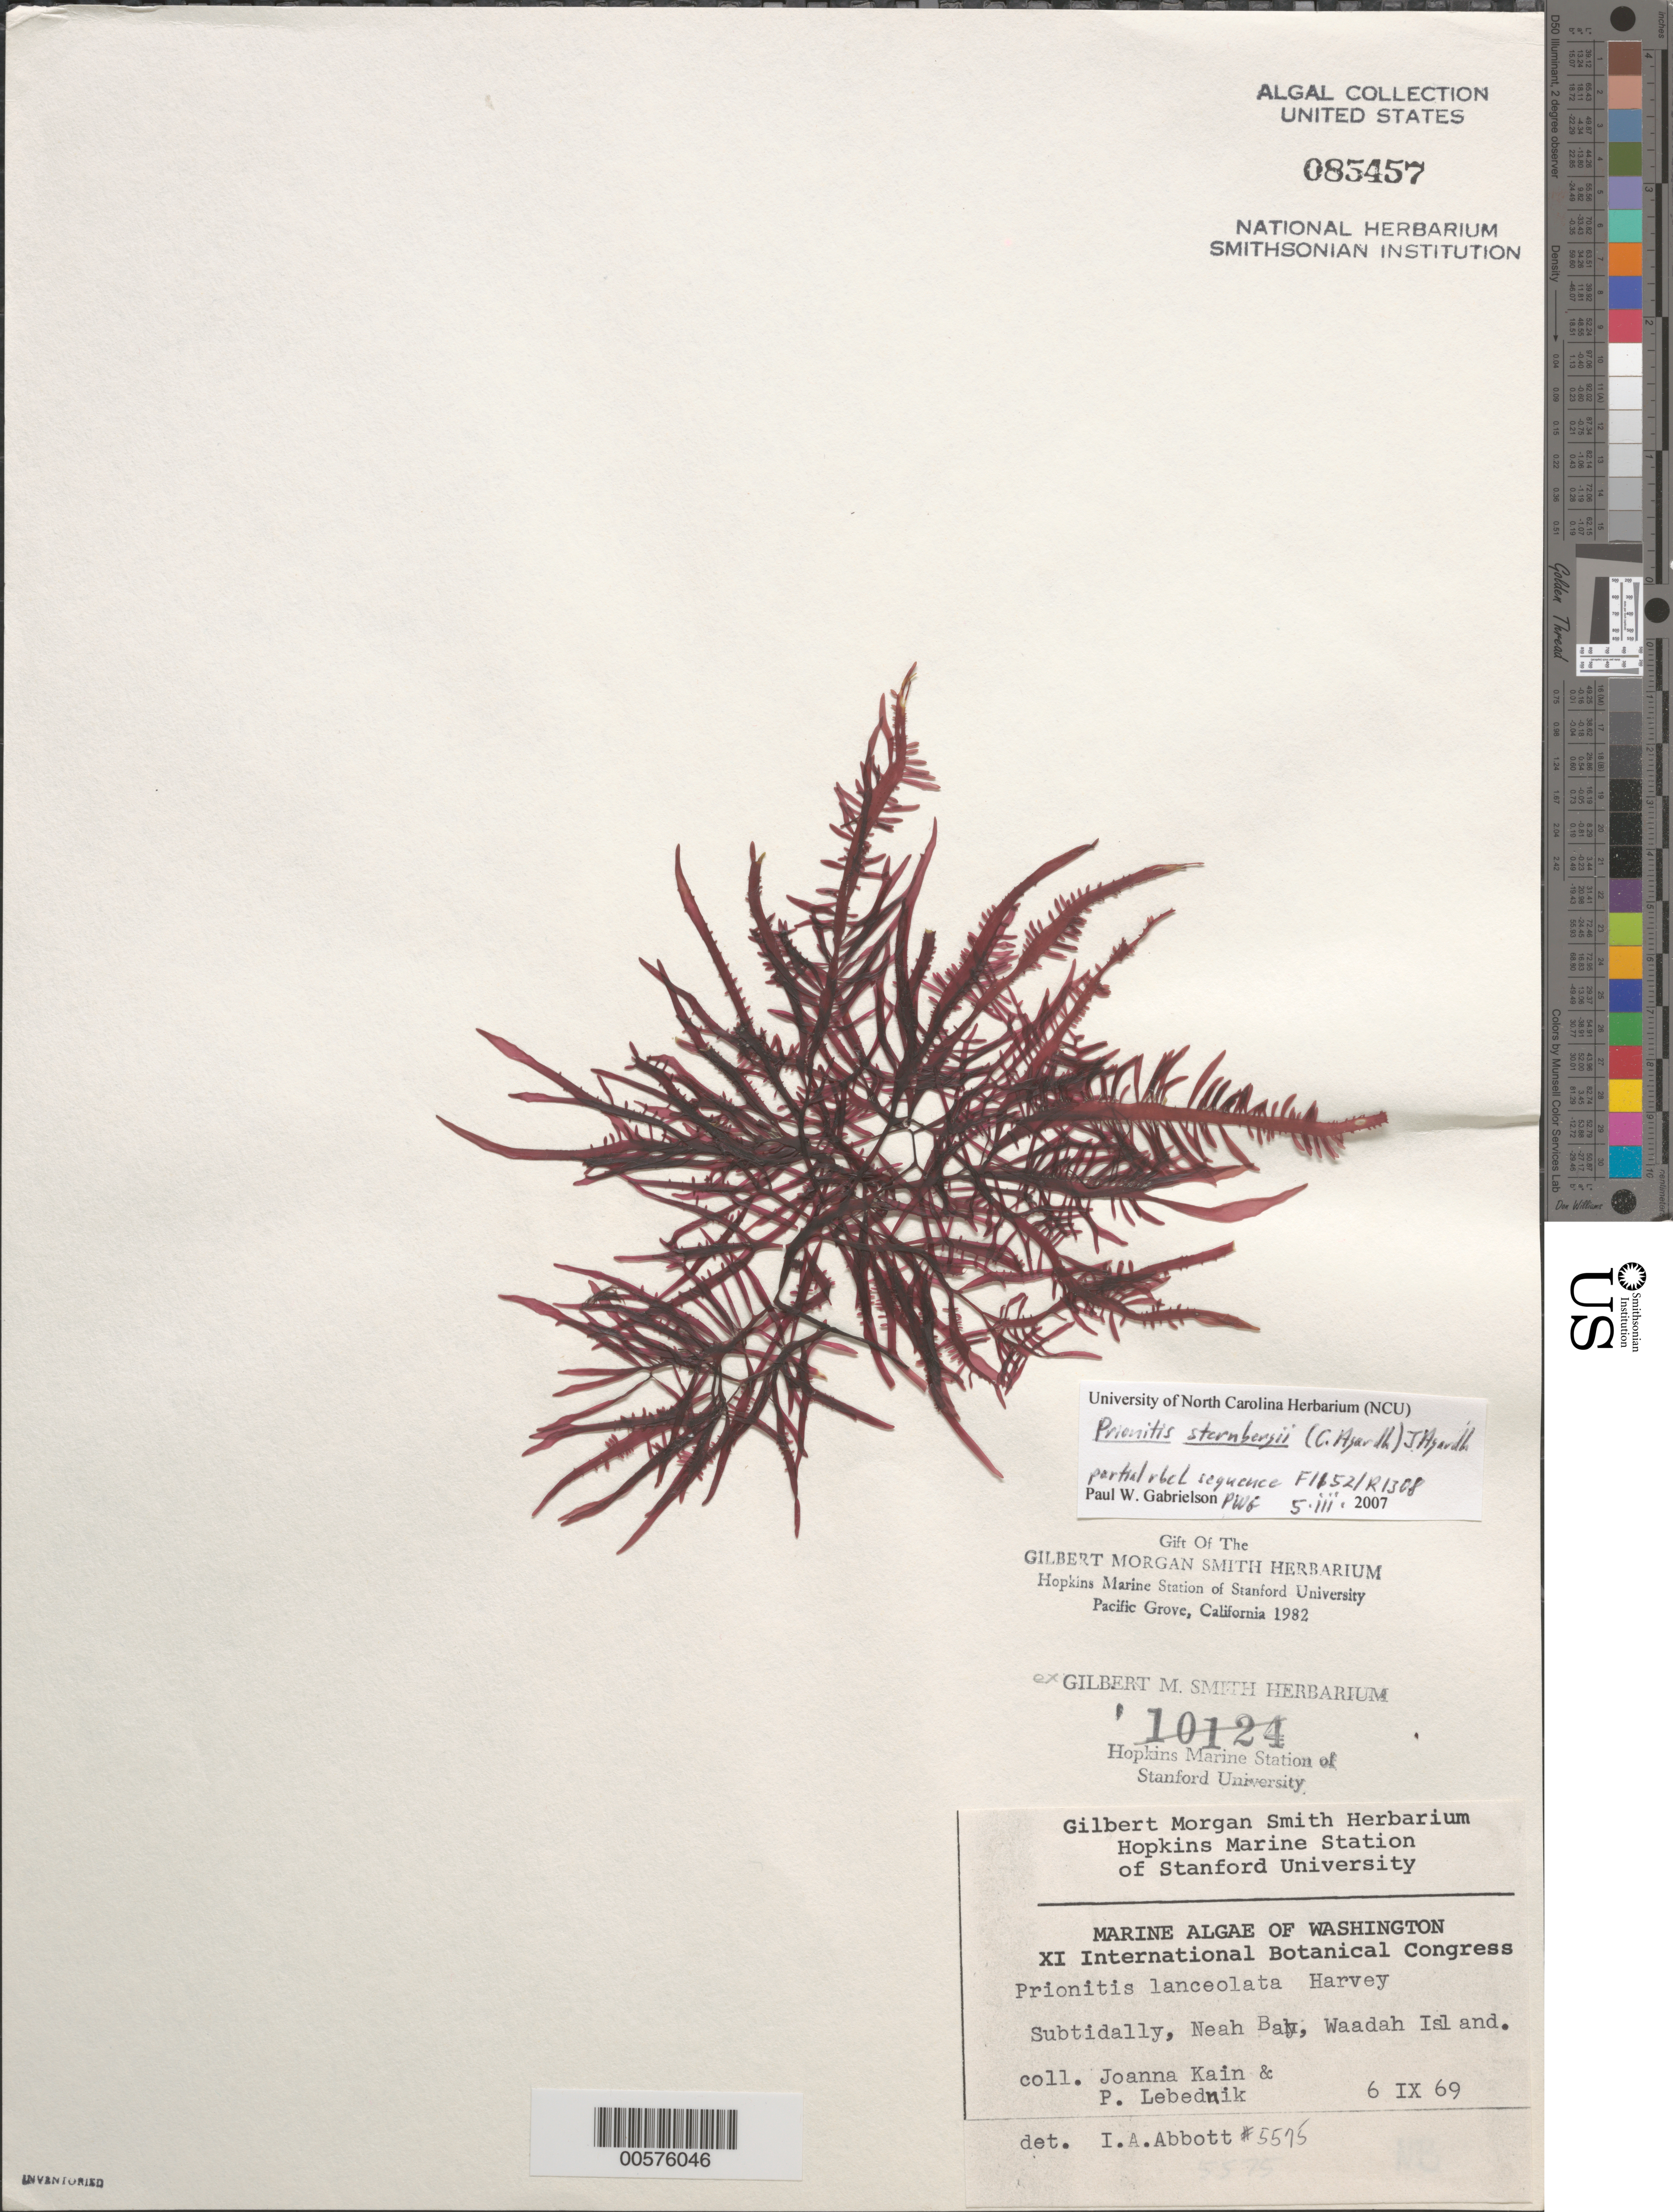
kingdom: Plantae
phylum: Rhodophyta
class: Florideophyceae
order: Cryptonemiales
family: Cryptonemiaceae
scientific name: Prionitis sternbergii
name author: (C. Agardh) J. Agardh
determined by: Gabrielson, P. W.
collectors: J.M. Kain & P. Lebednik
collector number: IAA 5575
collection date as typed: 06 Sep 1969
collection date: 1969-09-06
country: United States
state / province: Washington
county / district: Clallam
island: Waadah Island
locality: Neah Bay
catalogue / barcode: US 85457